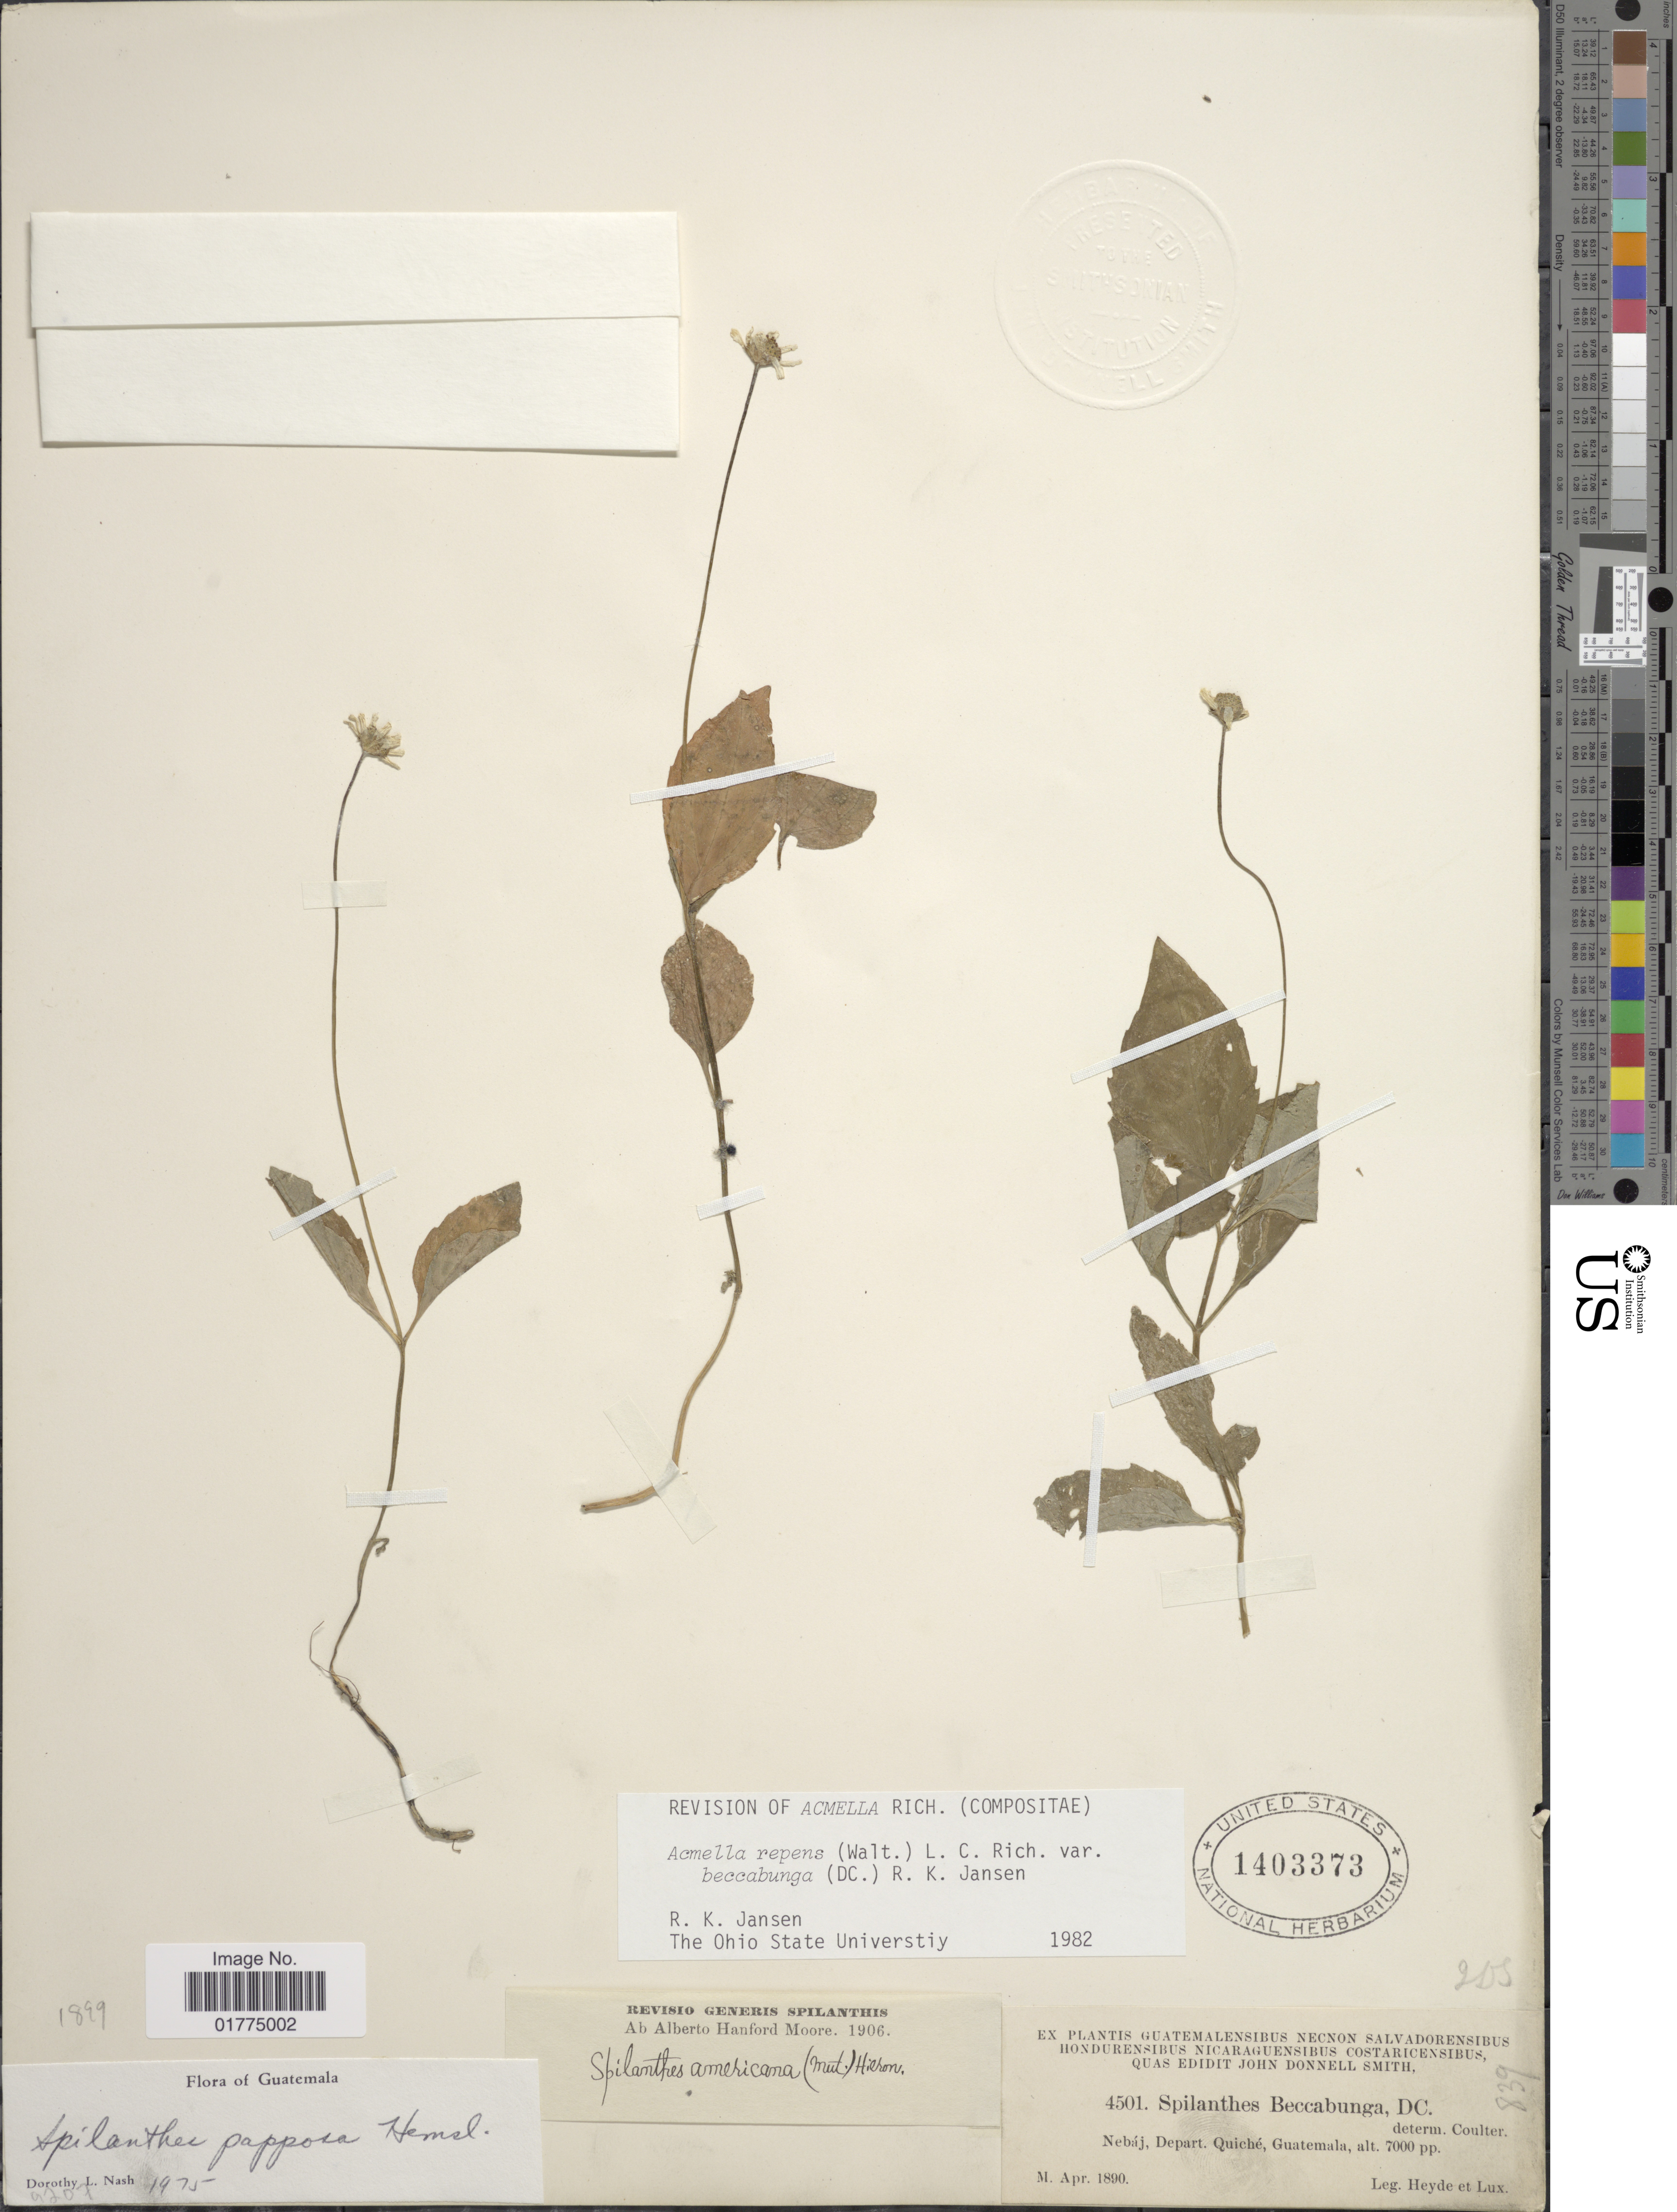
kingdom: Plantae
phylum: Tracheophyta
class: Magnoliopsida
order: Asterales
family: Asteraceae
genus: Acmella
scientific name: Acmella repens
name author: (Walter) Rich.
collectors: Heyde & Lux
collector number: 4501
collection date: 1890-04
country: Guatemala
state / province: El Quiché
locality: Nebáj, Depart. Quiché, Guatemala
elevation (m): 2134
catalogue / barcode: US 1403373